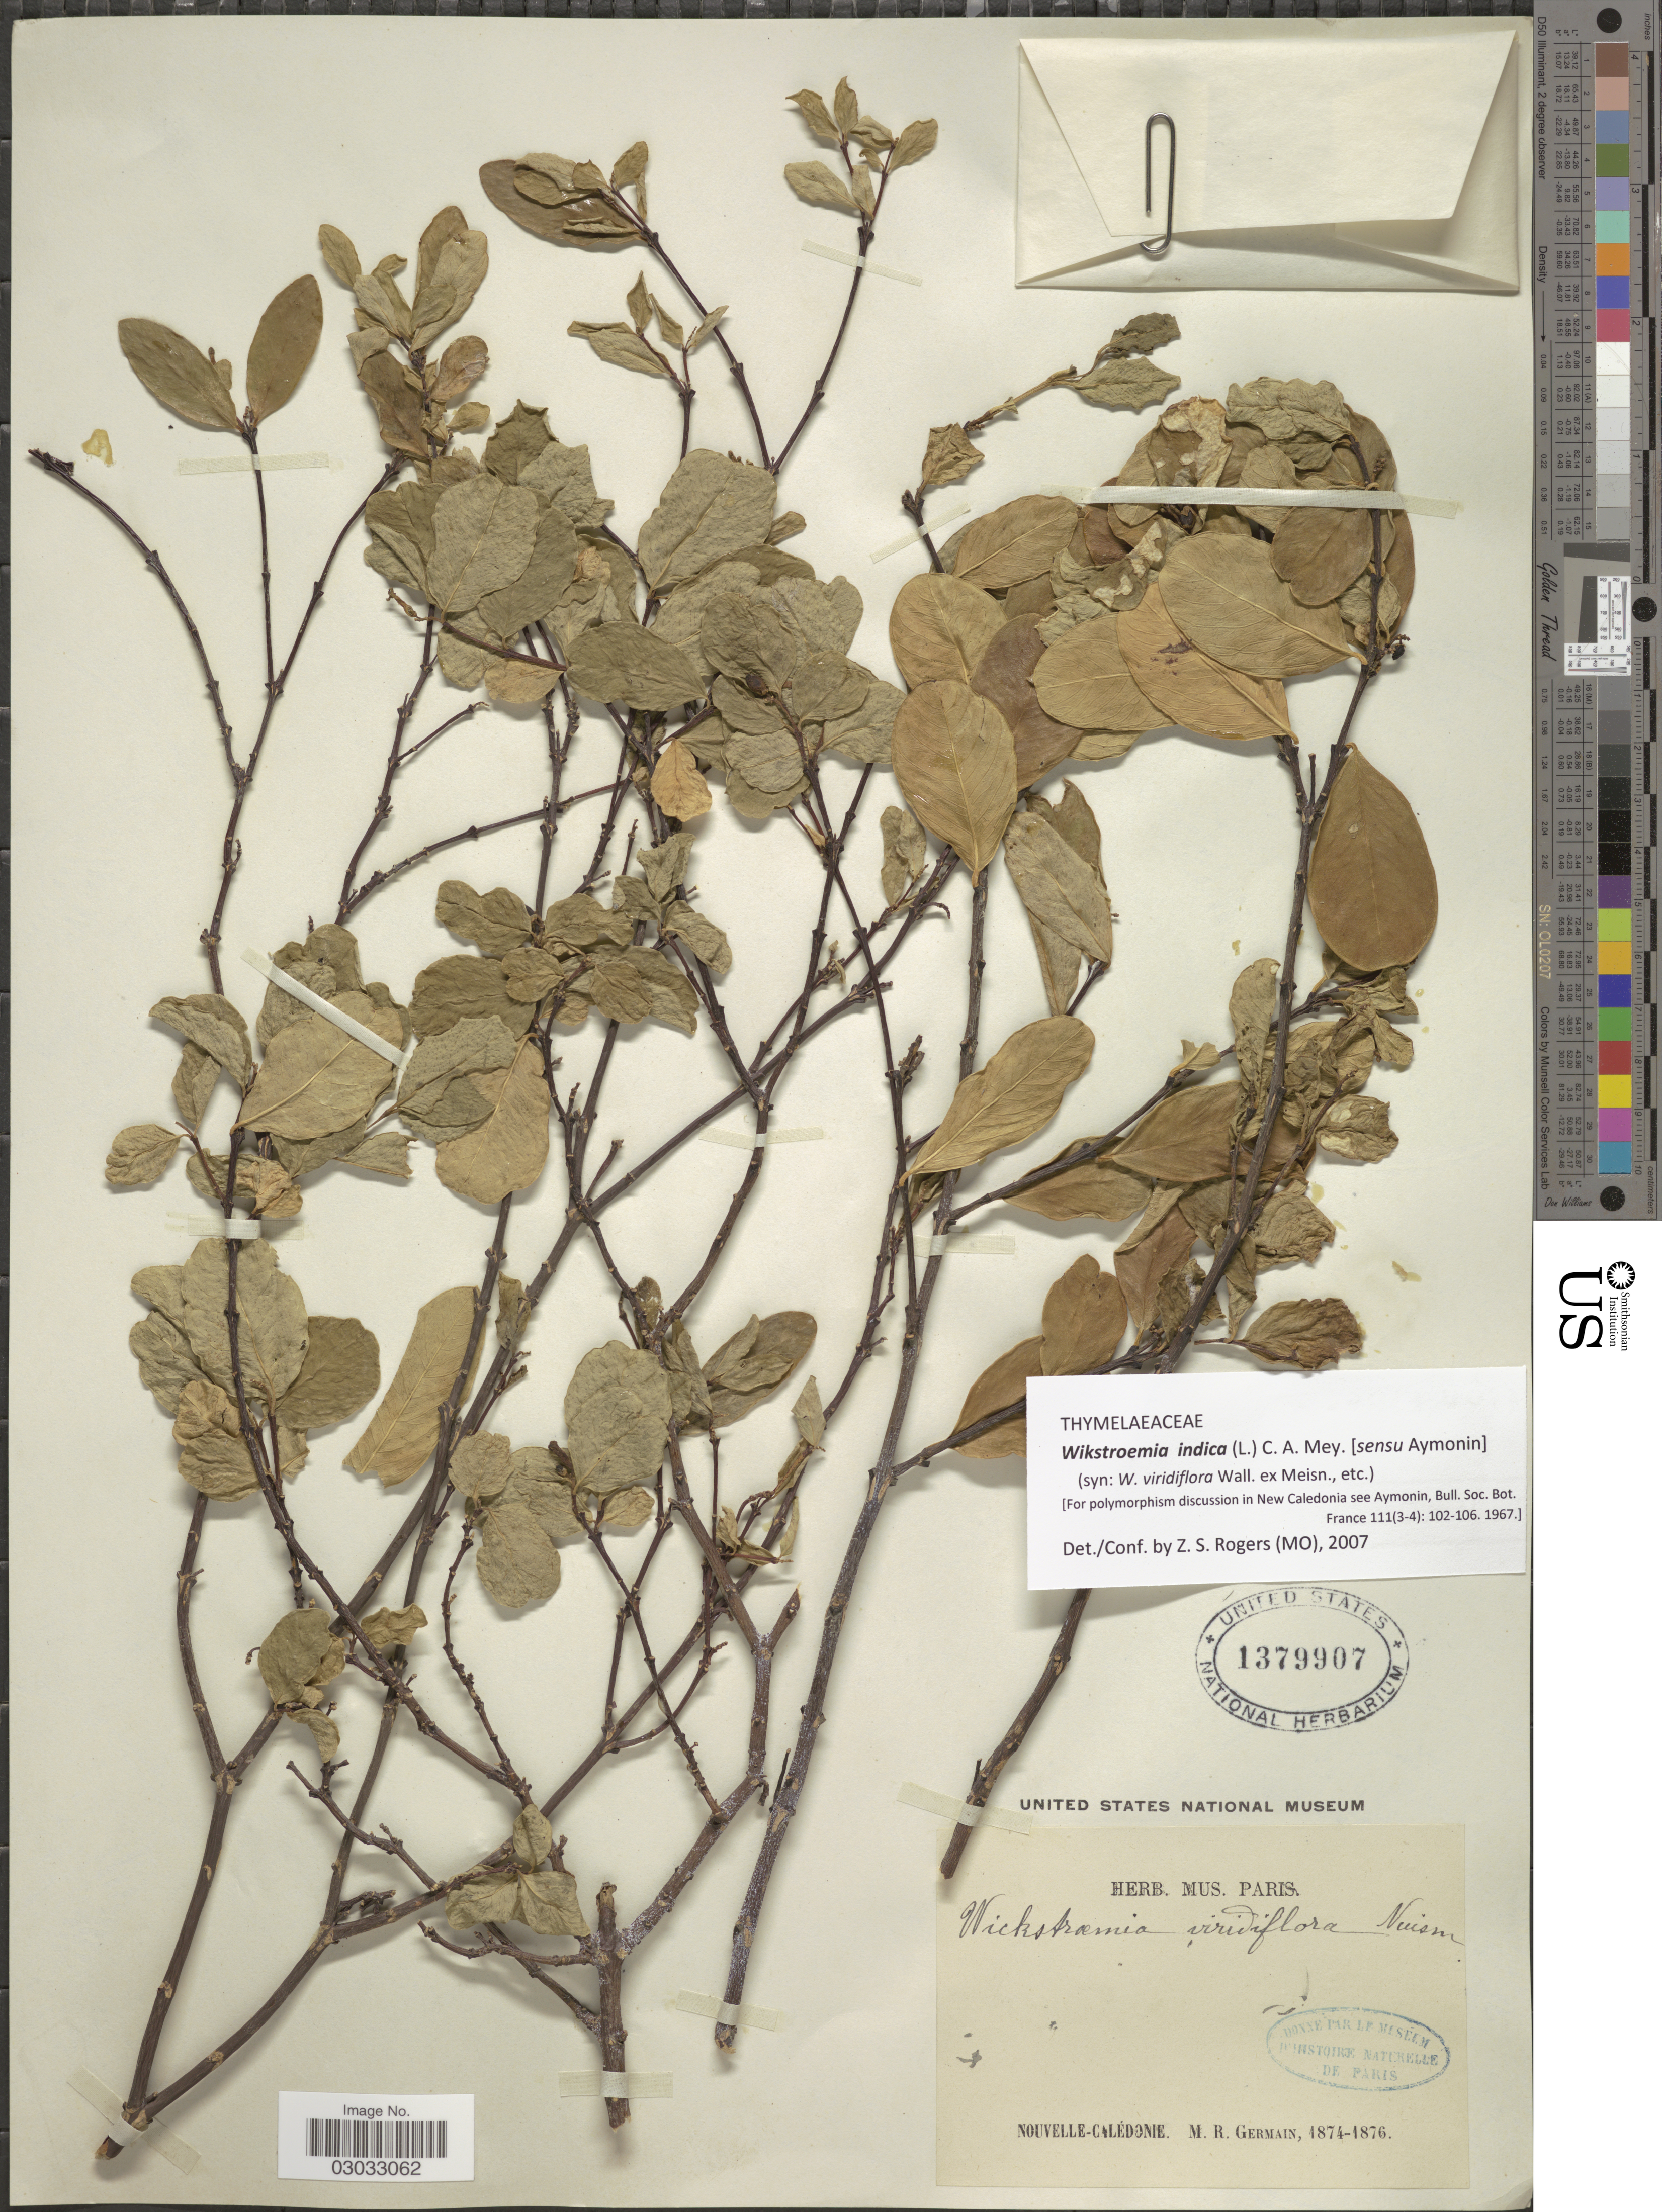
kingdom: Plantae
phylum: Tracheophyta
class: Magnoliopsida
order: Malvales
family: Thymelaeaceae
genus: Wikstroemia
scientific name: Wikstroemia indica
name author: (L.) C.A. Mey.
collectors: M. Germain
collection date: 1874/1876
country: New Caledonia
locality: Nouvelle-Calédonie.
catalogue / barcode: US 1379907